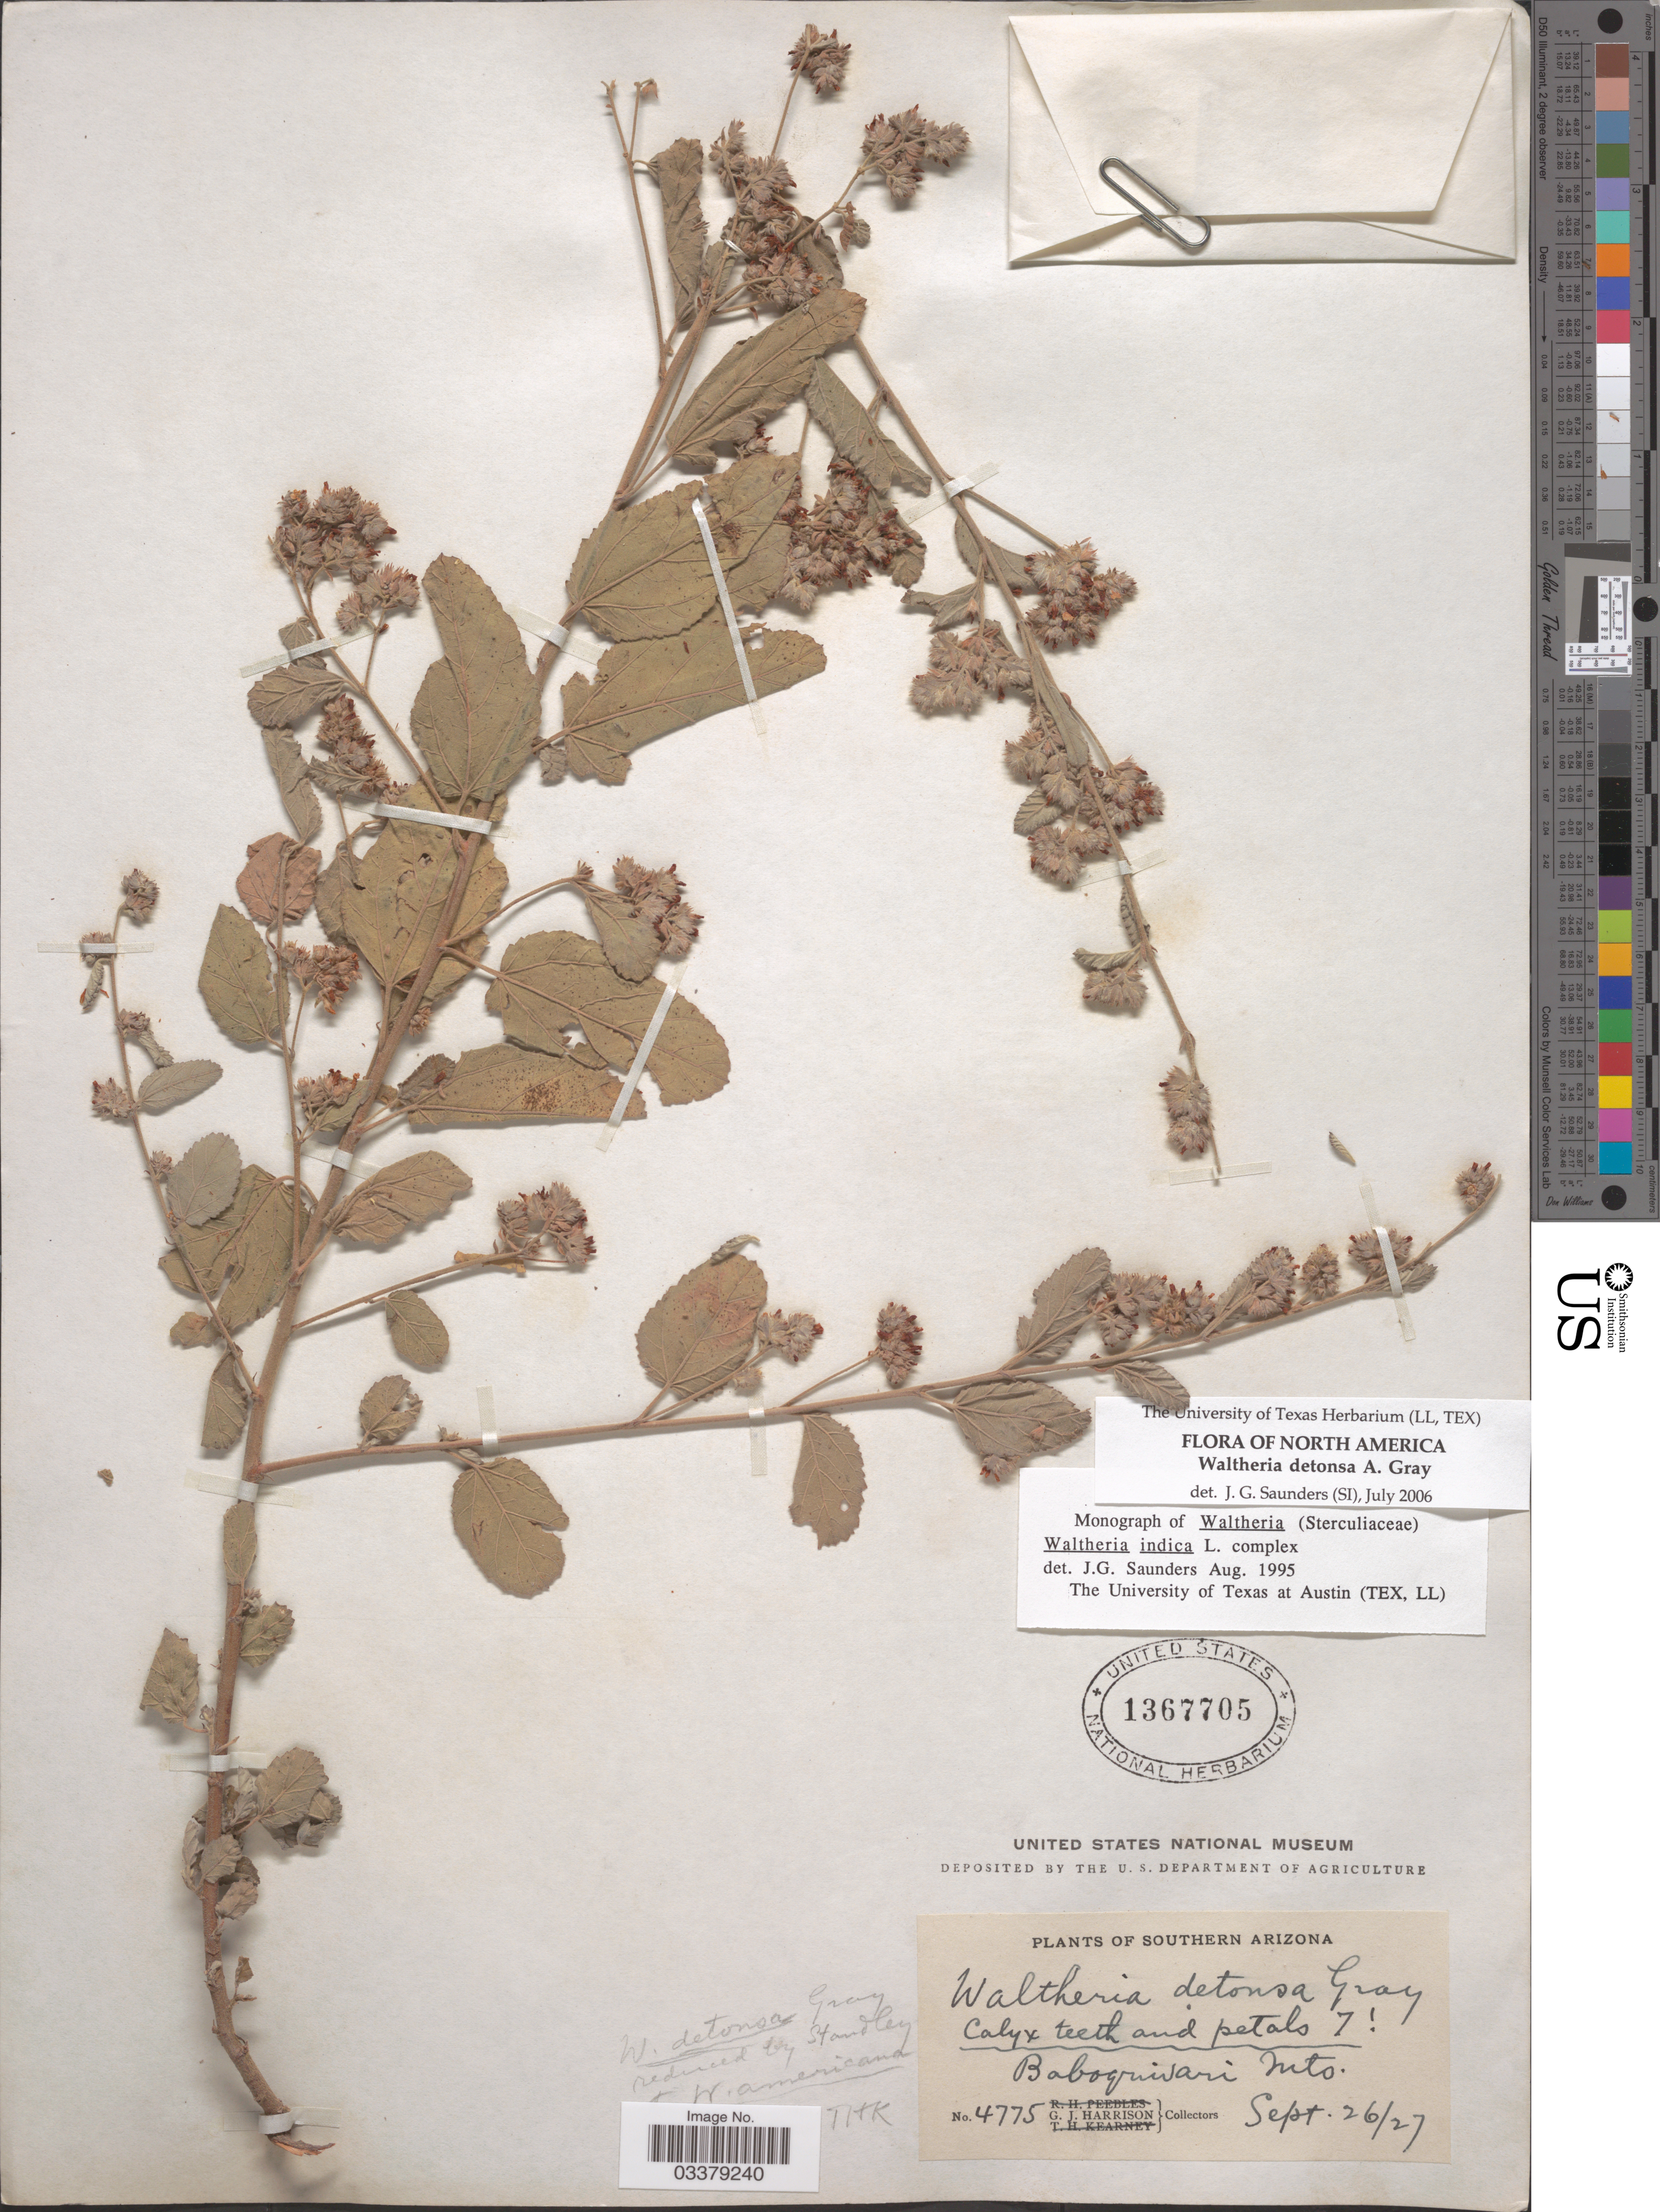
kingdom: Plantae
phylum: Tracheophyta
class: Magnoliopsida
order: Malvales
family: Malvaceae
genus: Waltheria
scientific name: Waltheria detonsa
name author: A. Gray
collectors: G. J. Harrison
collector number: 4775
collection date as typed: Transcribed d/m/y: 26/9/27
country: United States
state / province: Arizona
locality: Southern Arizona.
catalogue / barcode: US 1367705